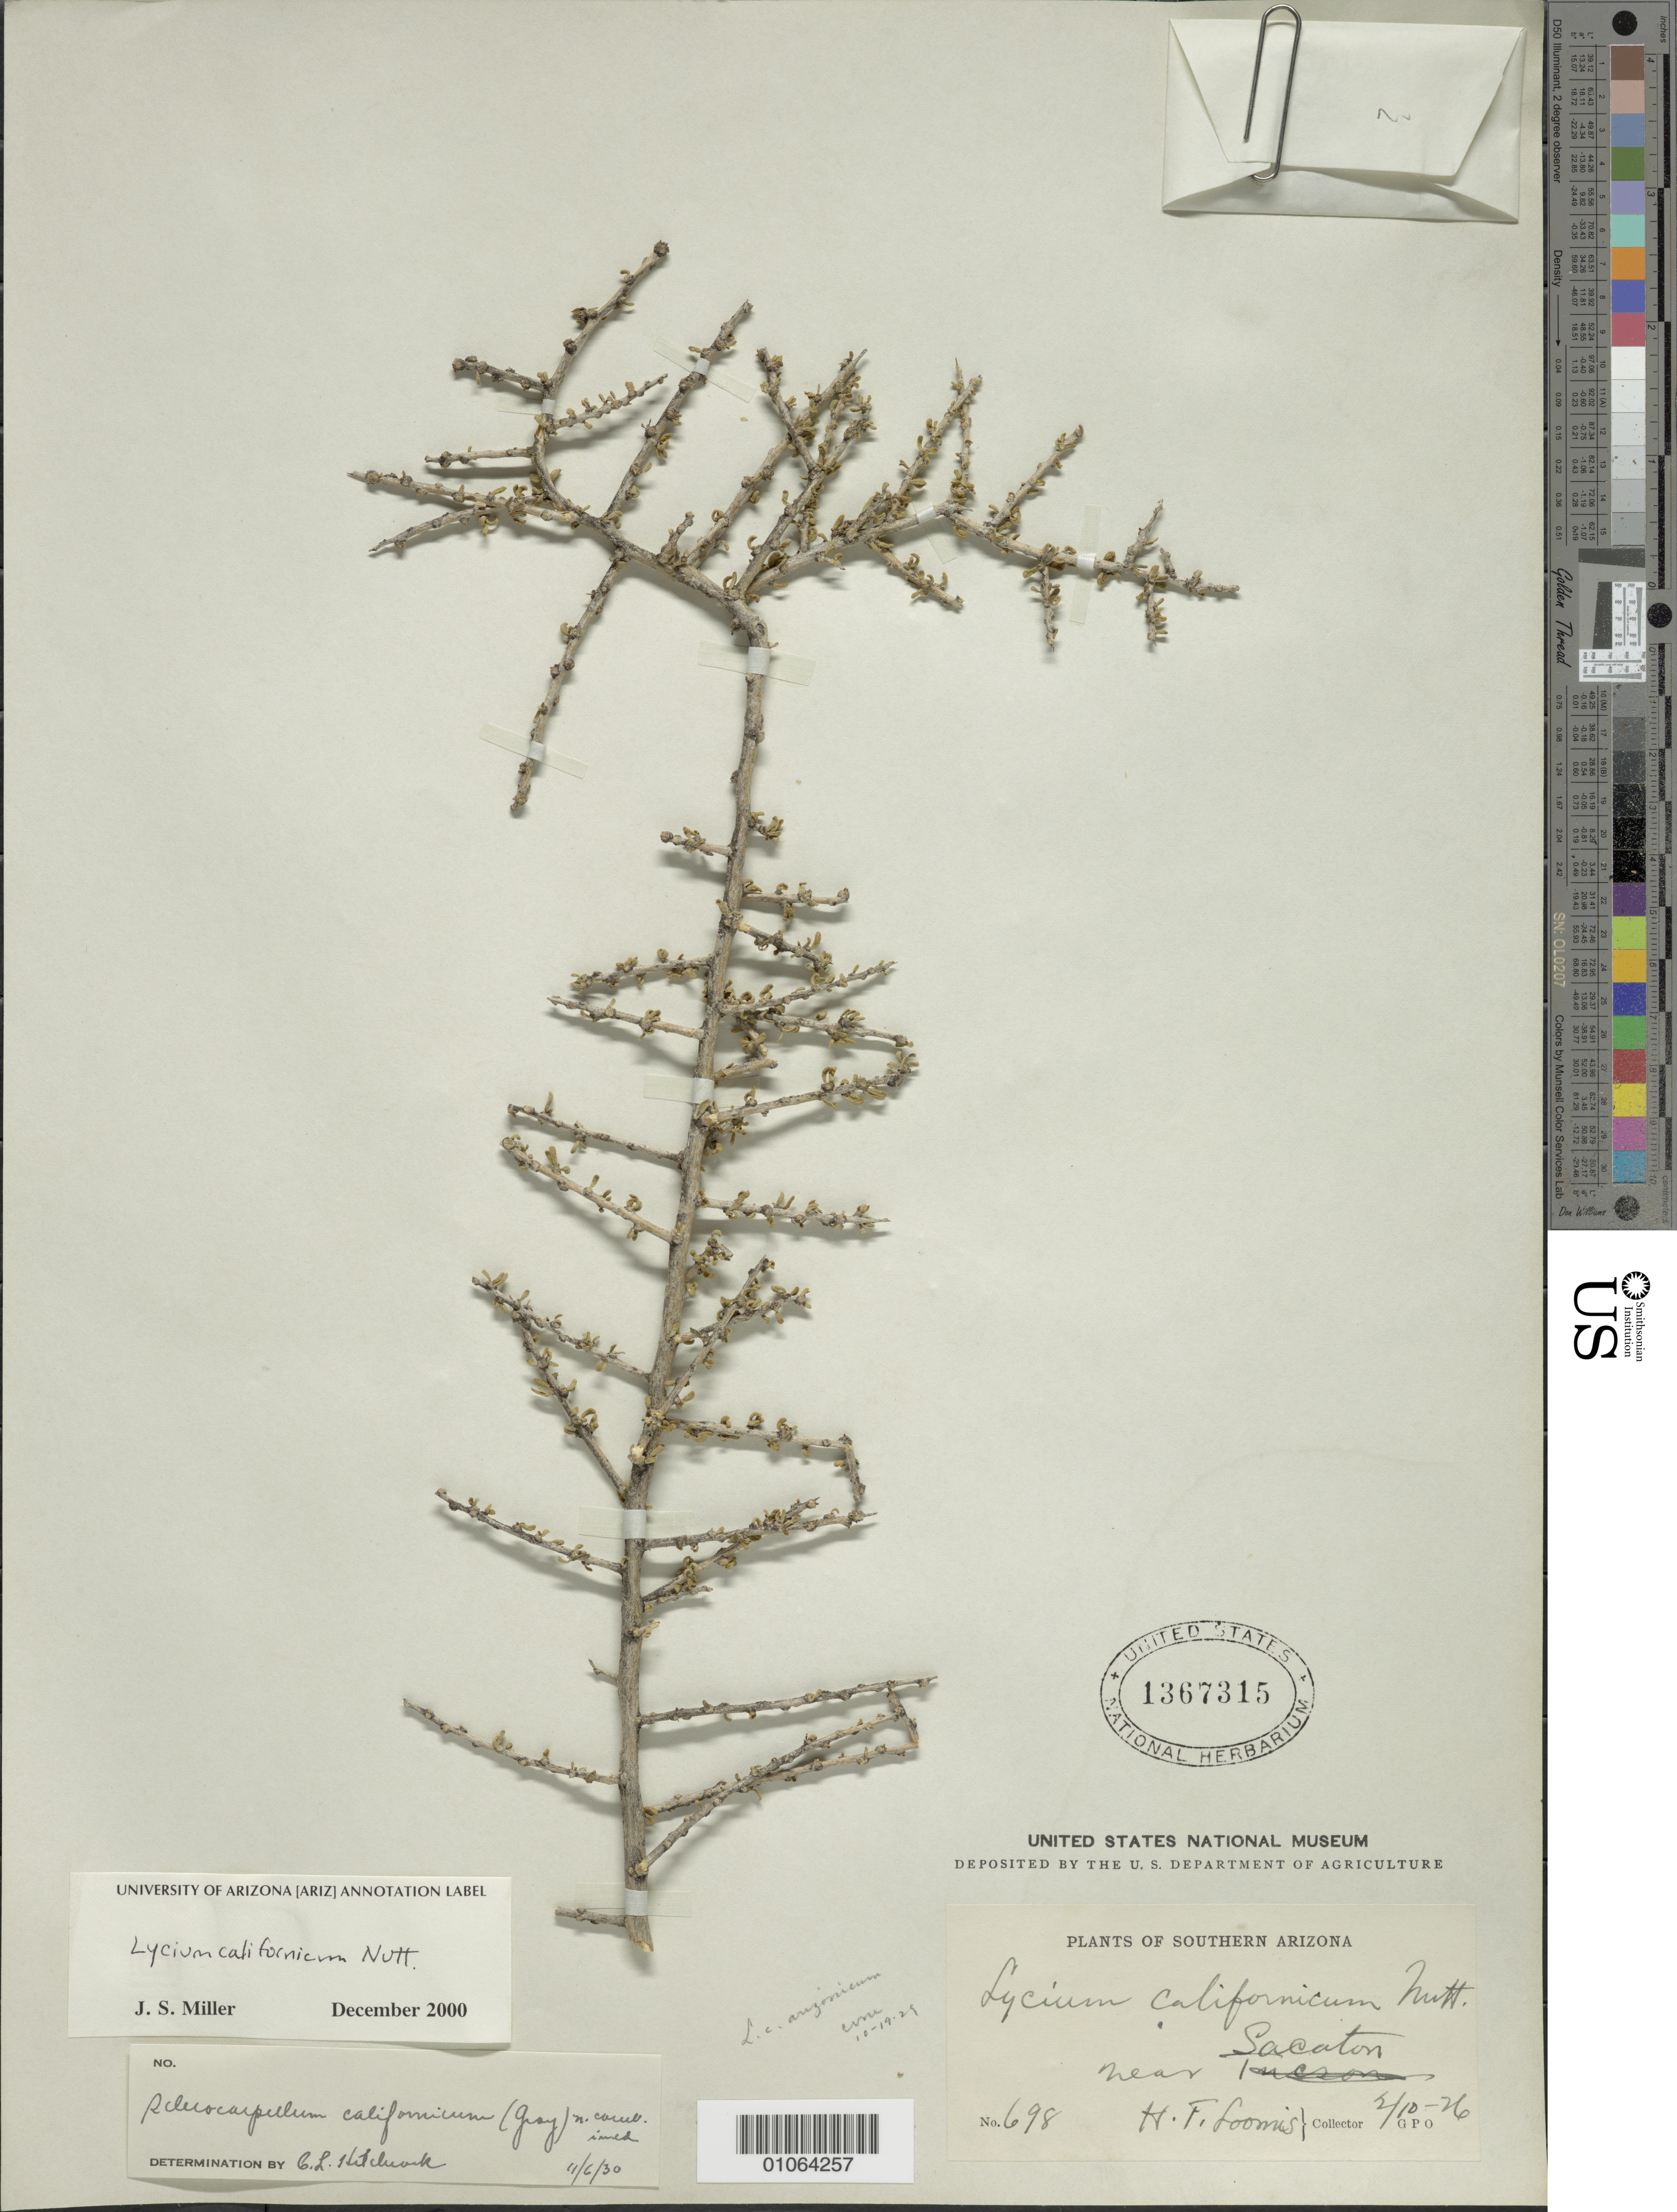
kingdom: Plantae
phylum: Tracheophyta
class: Magnoliopsida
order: Solanales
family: Solanaceae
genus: Lycium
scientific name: Lycium californicum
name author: Nutt. ex A. Gray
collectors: H. F. Loomis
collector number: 698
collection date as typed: Transcribed d/m/y: 10/2/26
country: United States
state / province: Arizona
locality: Southern Arizona, near Sacaton.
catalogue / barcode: US 1367315